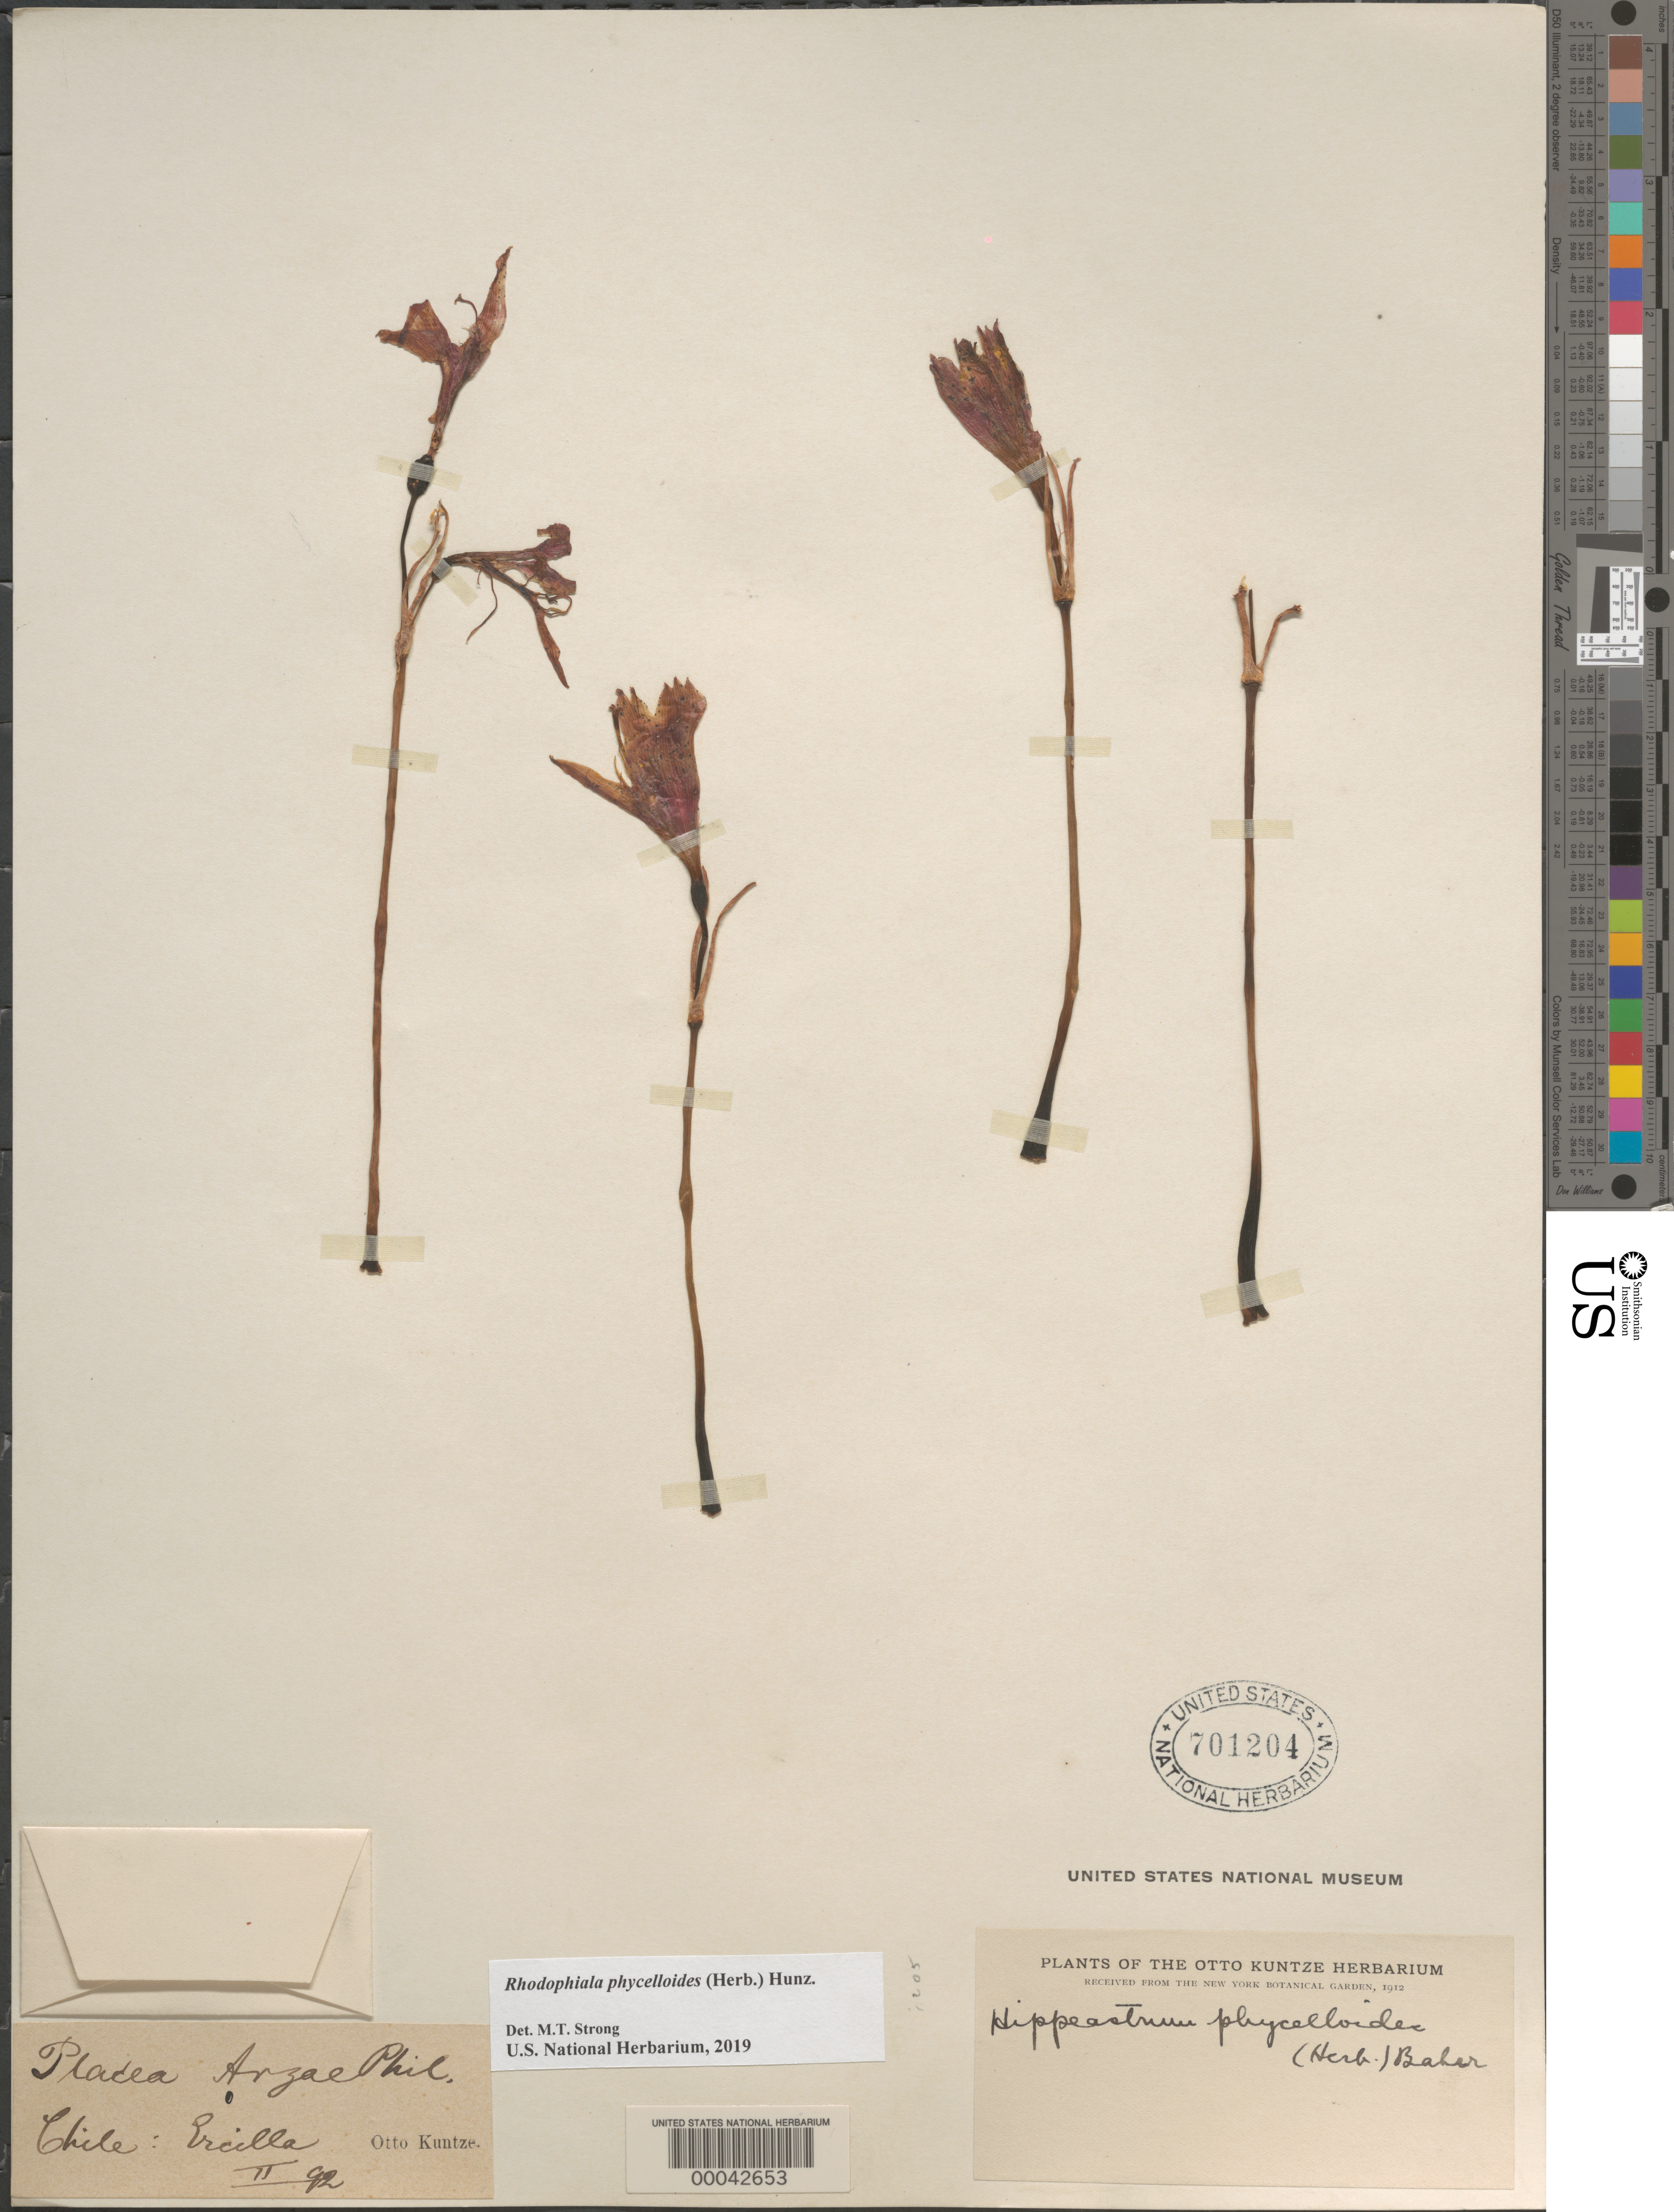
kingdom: Plantae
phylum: Tracheophyta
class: Liliopsida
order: Asparagales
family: Amaryllidaceae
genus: Rhodophiala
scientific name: Rhodophiala phycelloides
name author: Herb.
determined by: Strong, Mark T., (BOT), Smithsonian Institution - National Museum of Natural History (UNITED STATES)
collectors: C.E.O. Kuntze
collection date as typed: Feb 1892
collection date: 1892-02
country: Chile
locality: Placea arzaephil; prcilla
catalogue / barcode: US 701204